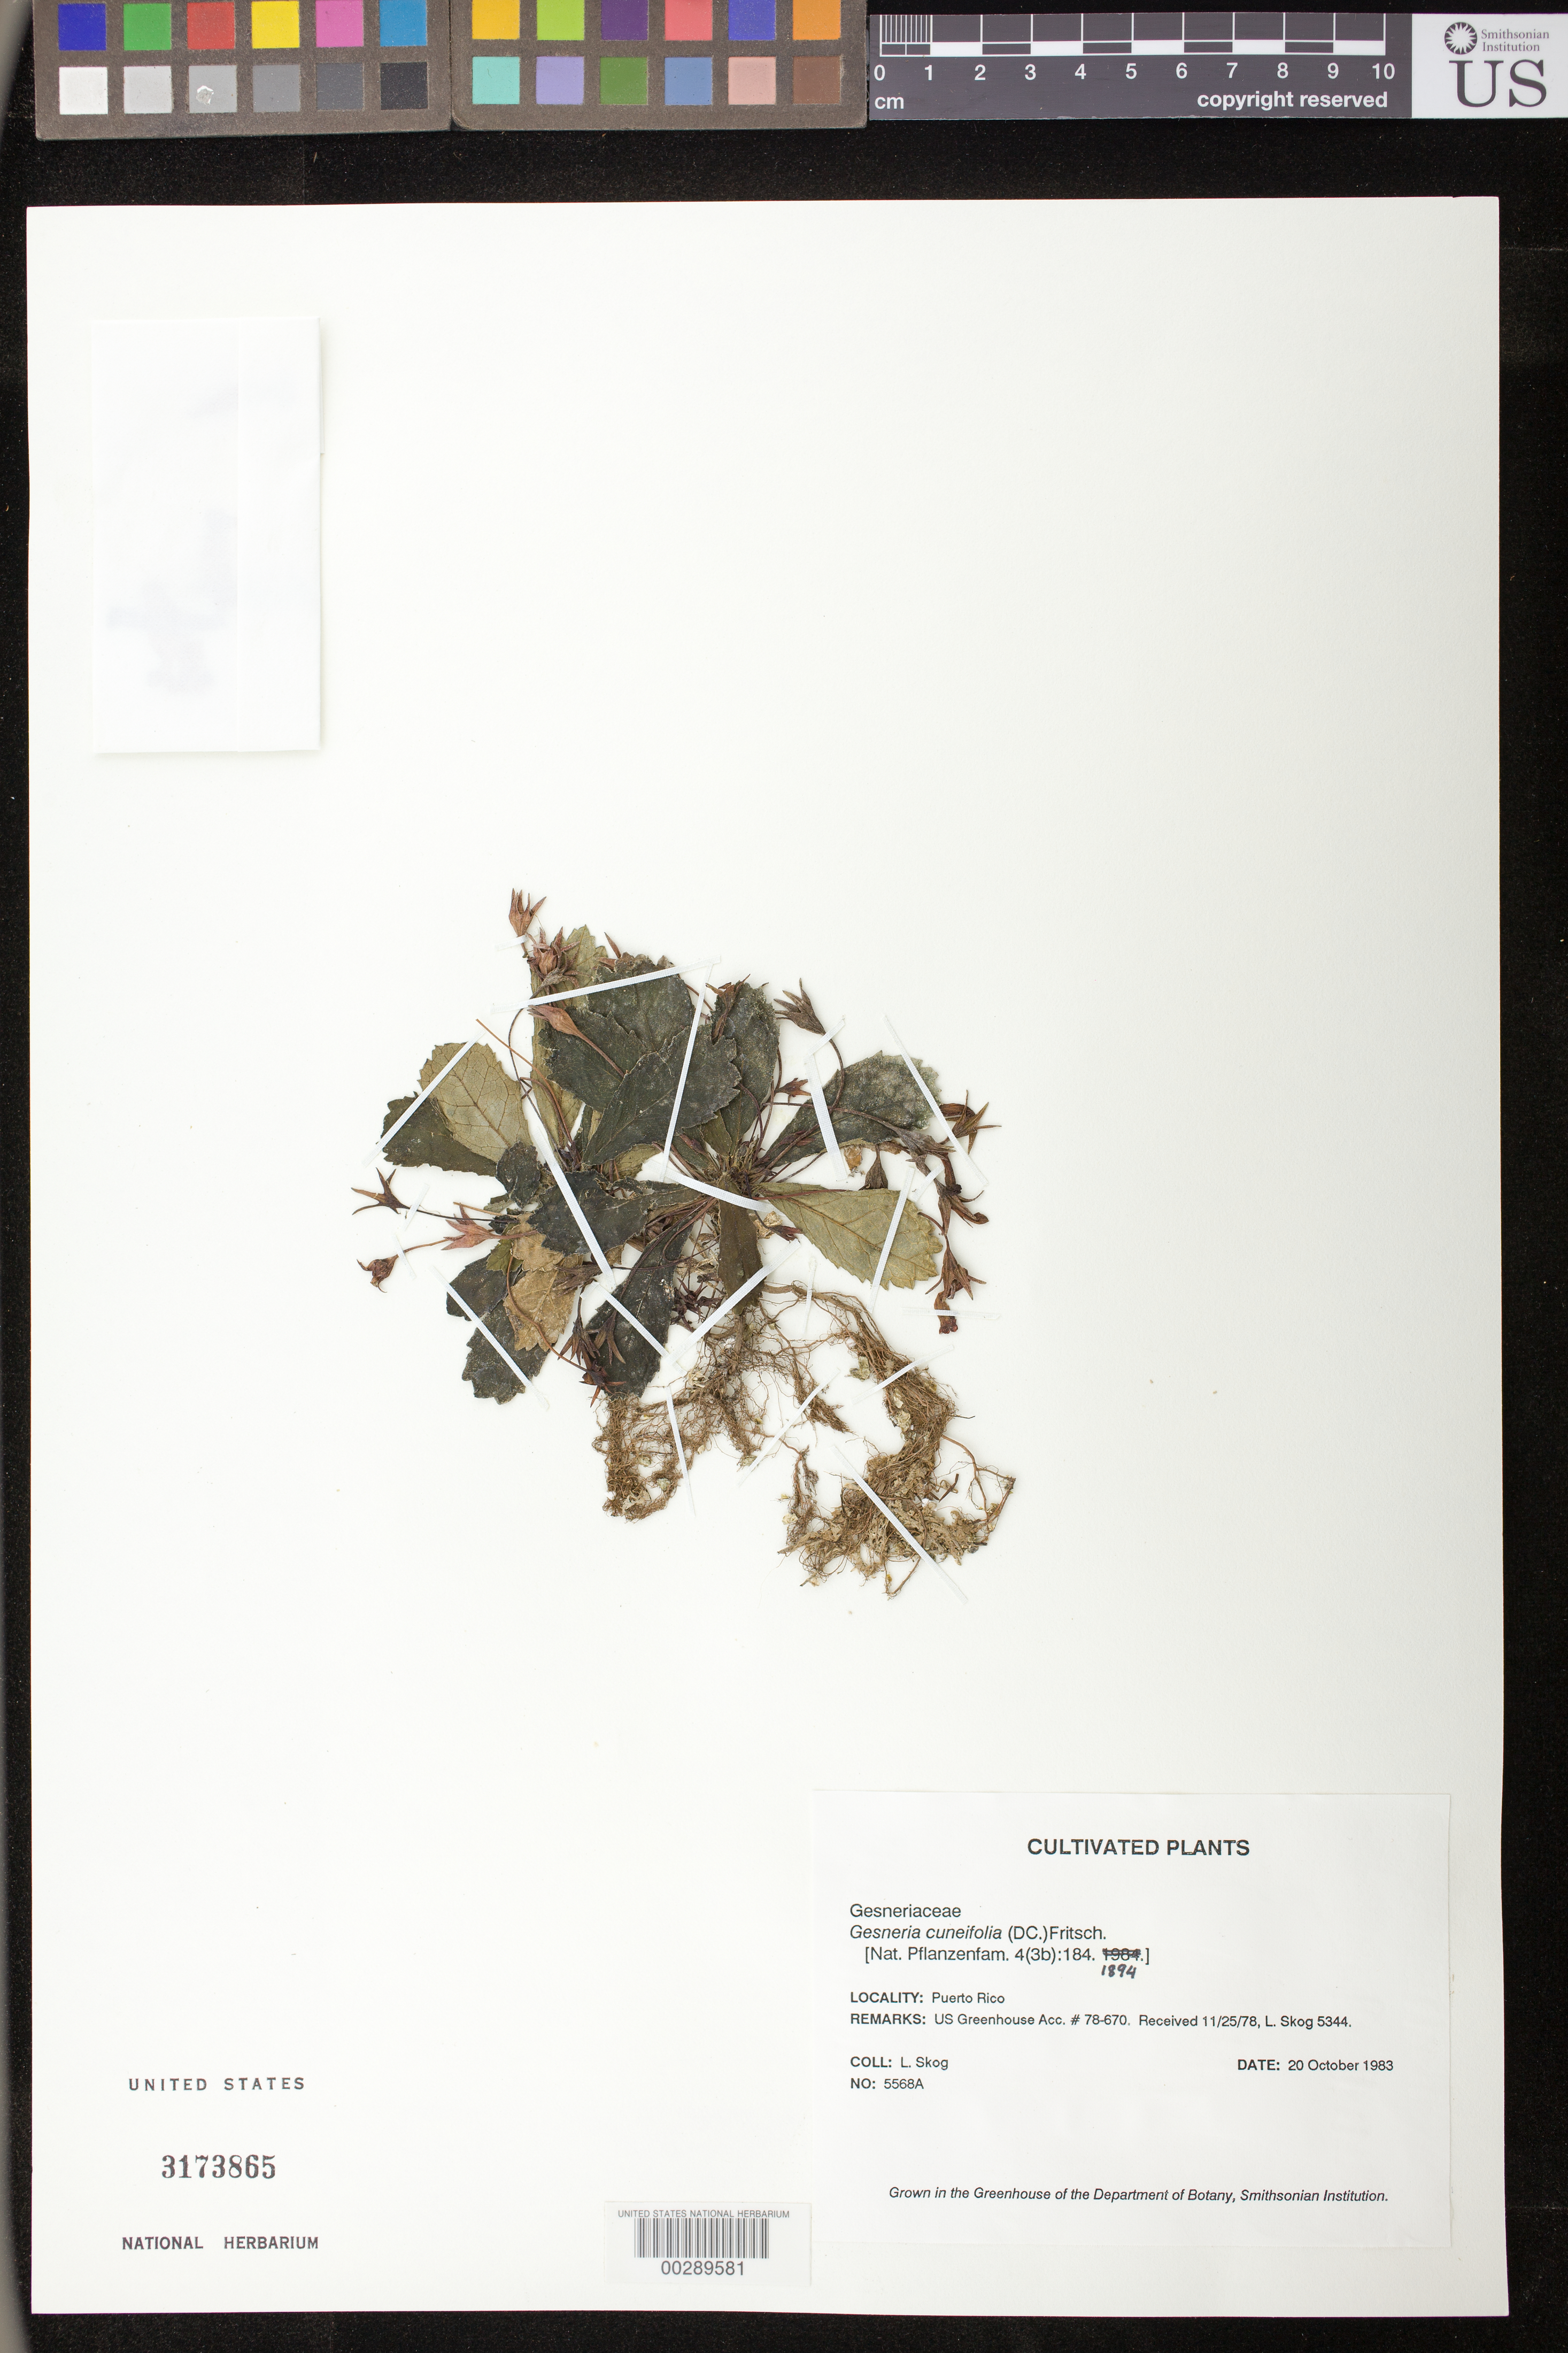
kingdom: Plantae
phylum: Tracheophyta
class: Magnoliopsida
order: Lamiales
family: Gesneriaceae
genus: Gesneria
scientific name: Gesneria cuneifolia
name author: (DC.) Fritsch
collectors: L. E. Skog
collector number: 5568 A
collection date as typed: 20 Oct 1983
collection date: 1983-10-20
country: Puerto Rico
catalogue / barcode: US 3173865